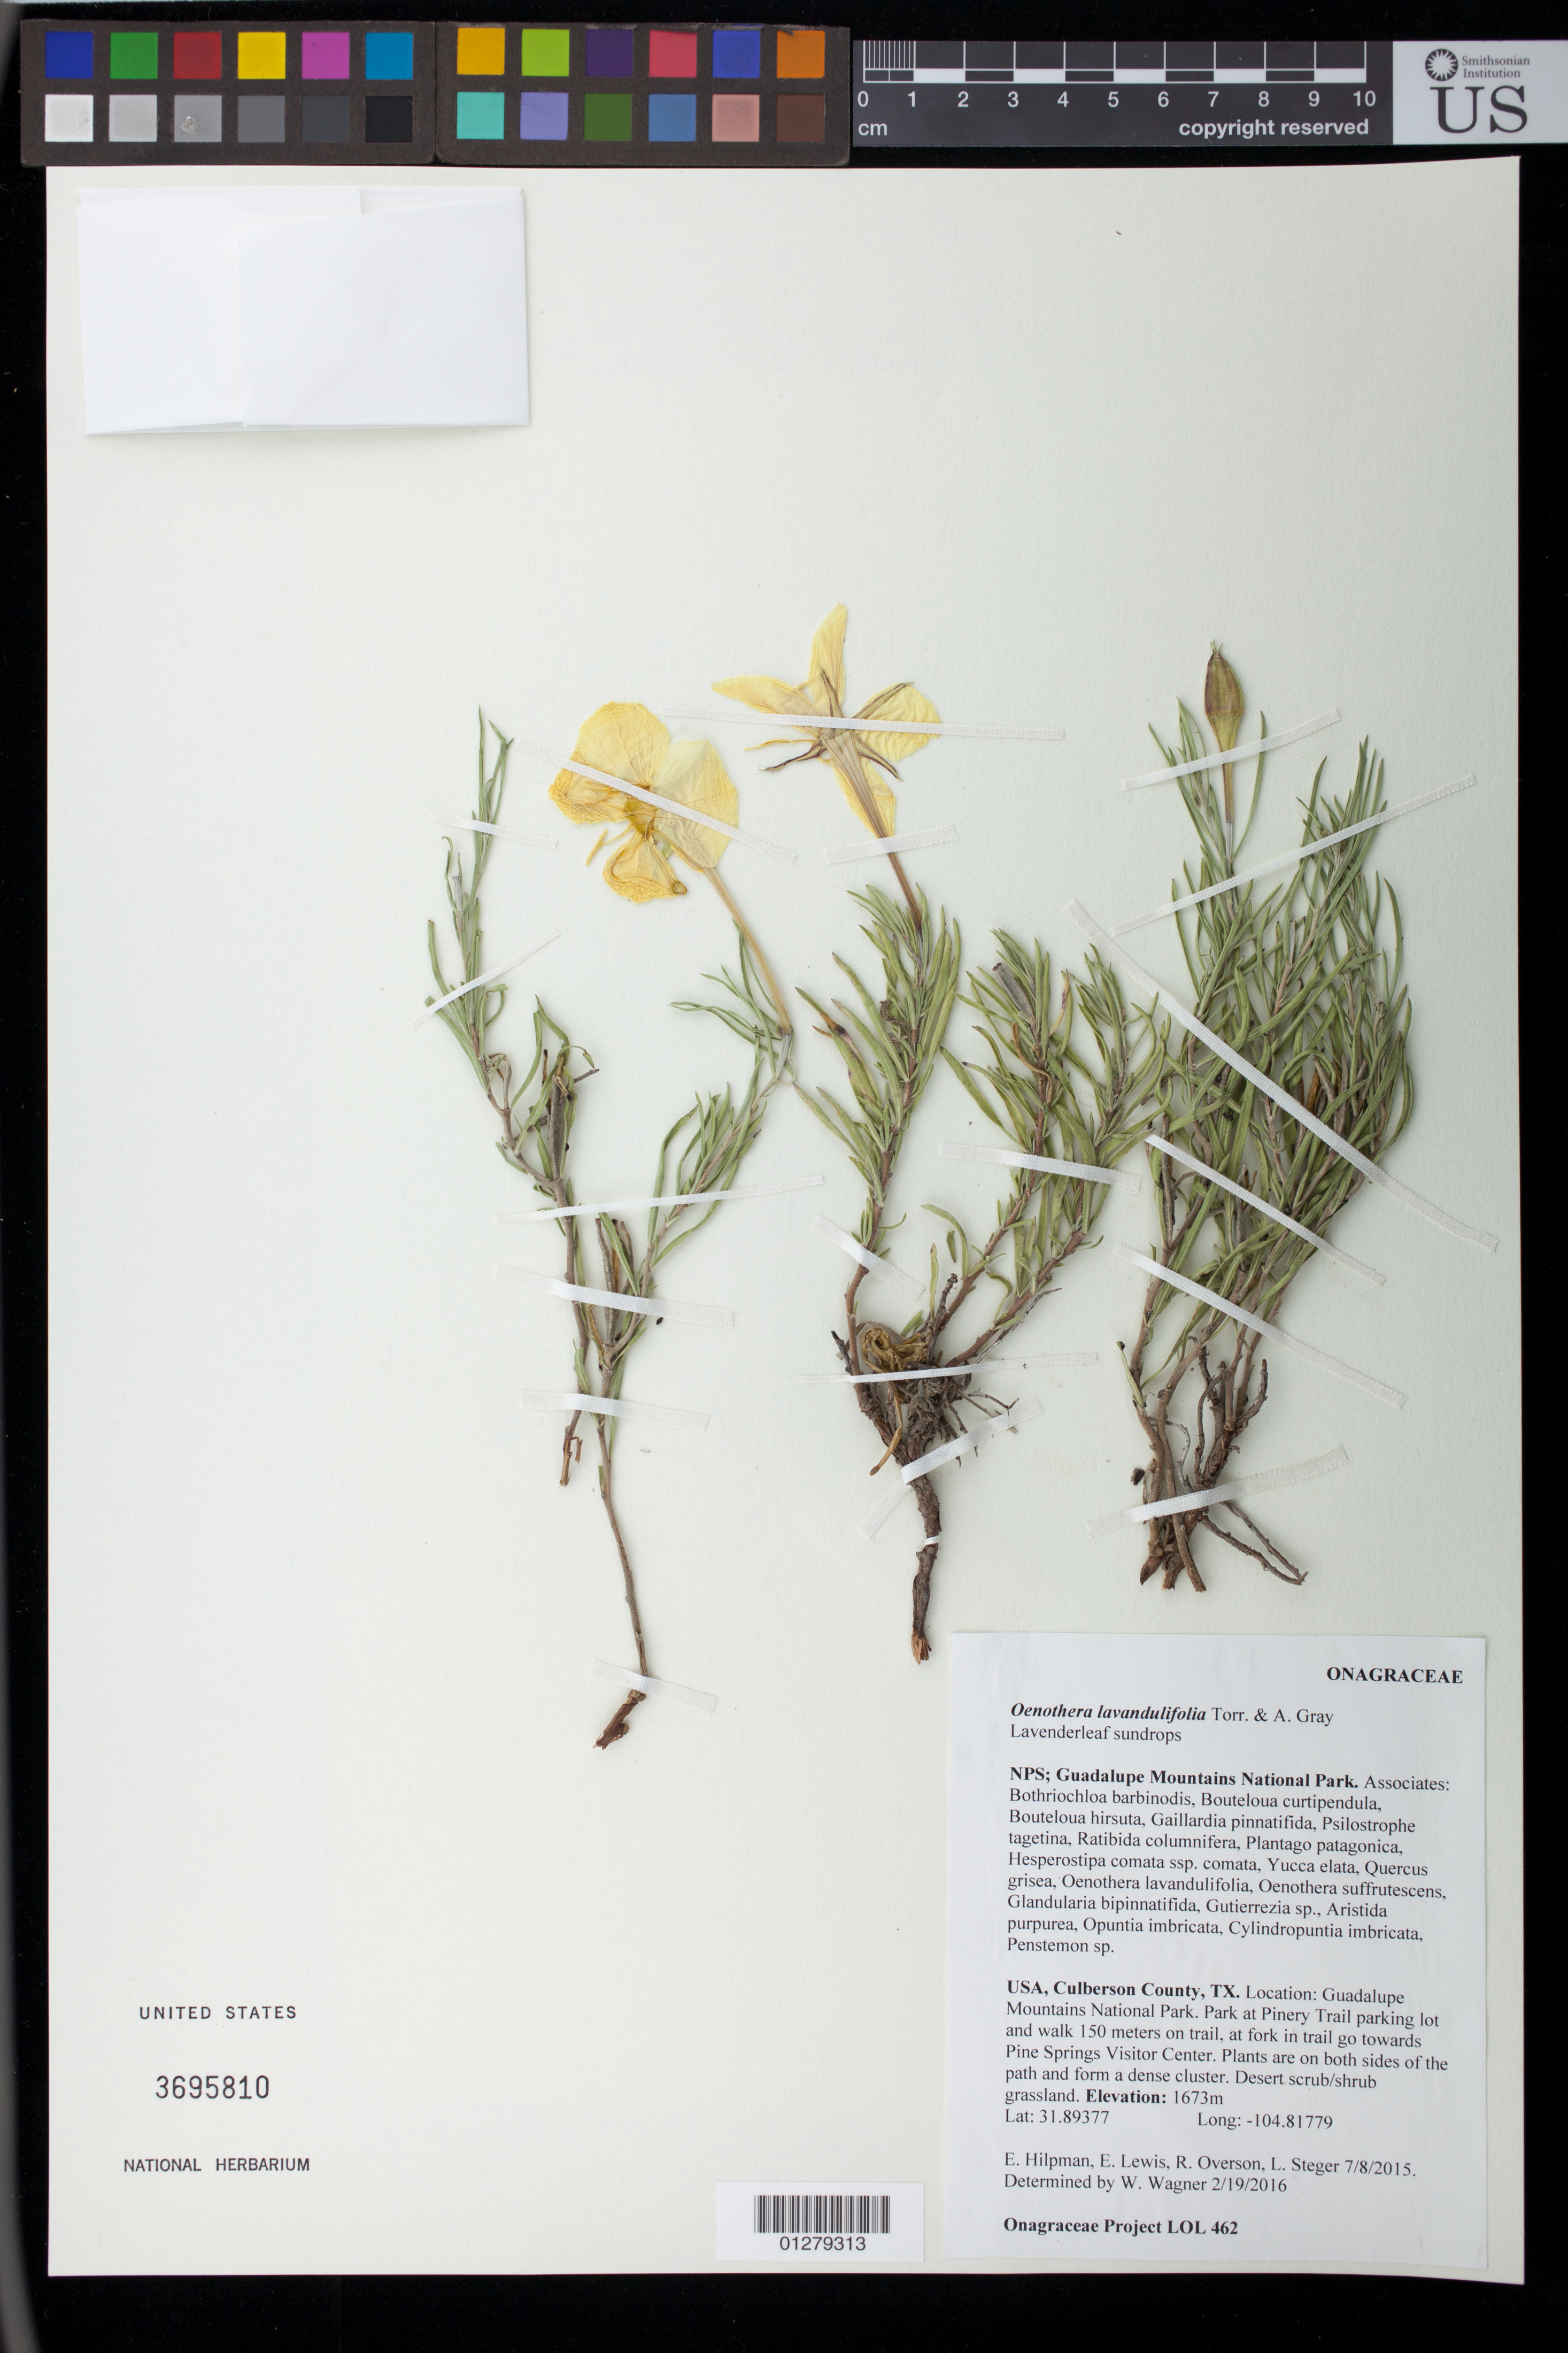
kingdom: Plantae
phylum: Tracheophyta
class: Magnoliopsida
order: Myrtales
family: Onagraceae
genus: Oenothera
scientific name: Oenothera lavandulifolia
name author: Torr. & A. Gray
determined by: Wagner, W. L., (BOT), Smithsonian Institution - National Museum of Natural History (UNITED STATES)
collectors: E. Hilpman, E. Lewis, L. Steger & R. Overson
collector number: LOL 462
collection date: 2015-07-08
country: United States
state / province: Texas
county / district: Culberson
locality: Guadalupe Mountains National Park. Park at Pinery Trail parking lot (31.89318, -104.81699) and walk about 150 metes on the trail - at fork in trail, don't go towards Butterfield ruins, go towards Pine Springs Visitor Center. Can camp at site. Plants are on both sides of the path and form a dense cluster.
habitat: Desert scrub/shrub grassland dominated by Hesperostipa comata, Bouteloua curtipendula, Bouteloua hirsuta. Note: Oenothera brachycarpa and O. lavandulifolia are also present.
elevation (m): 1673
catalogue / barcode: US 3695810